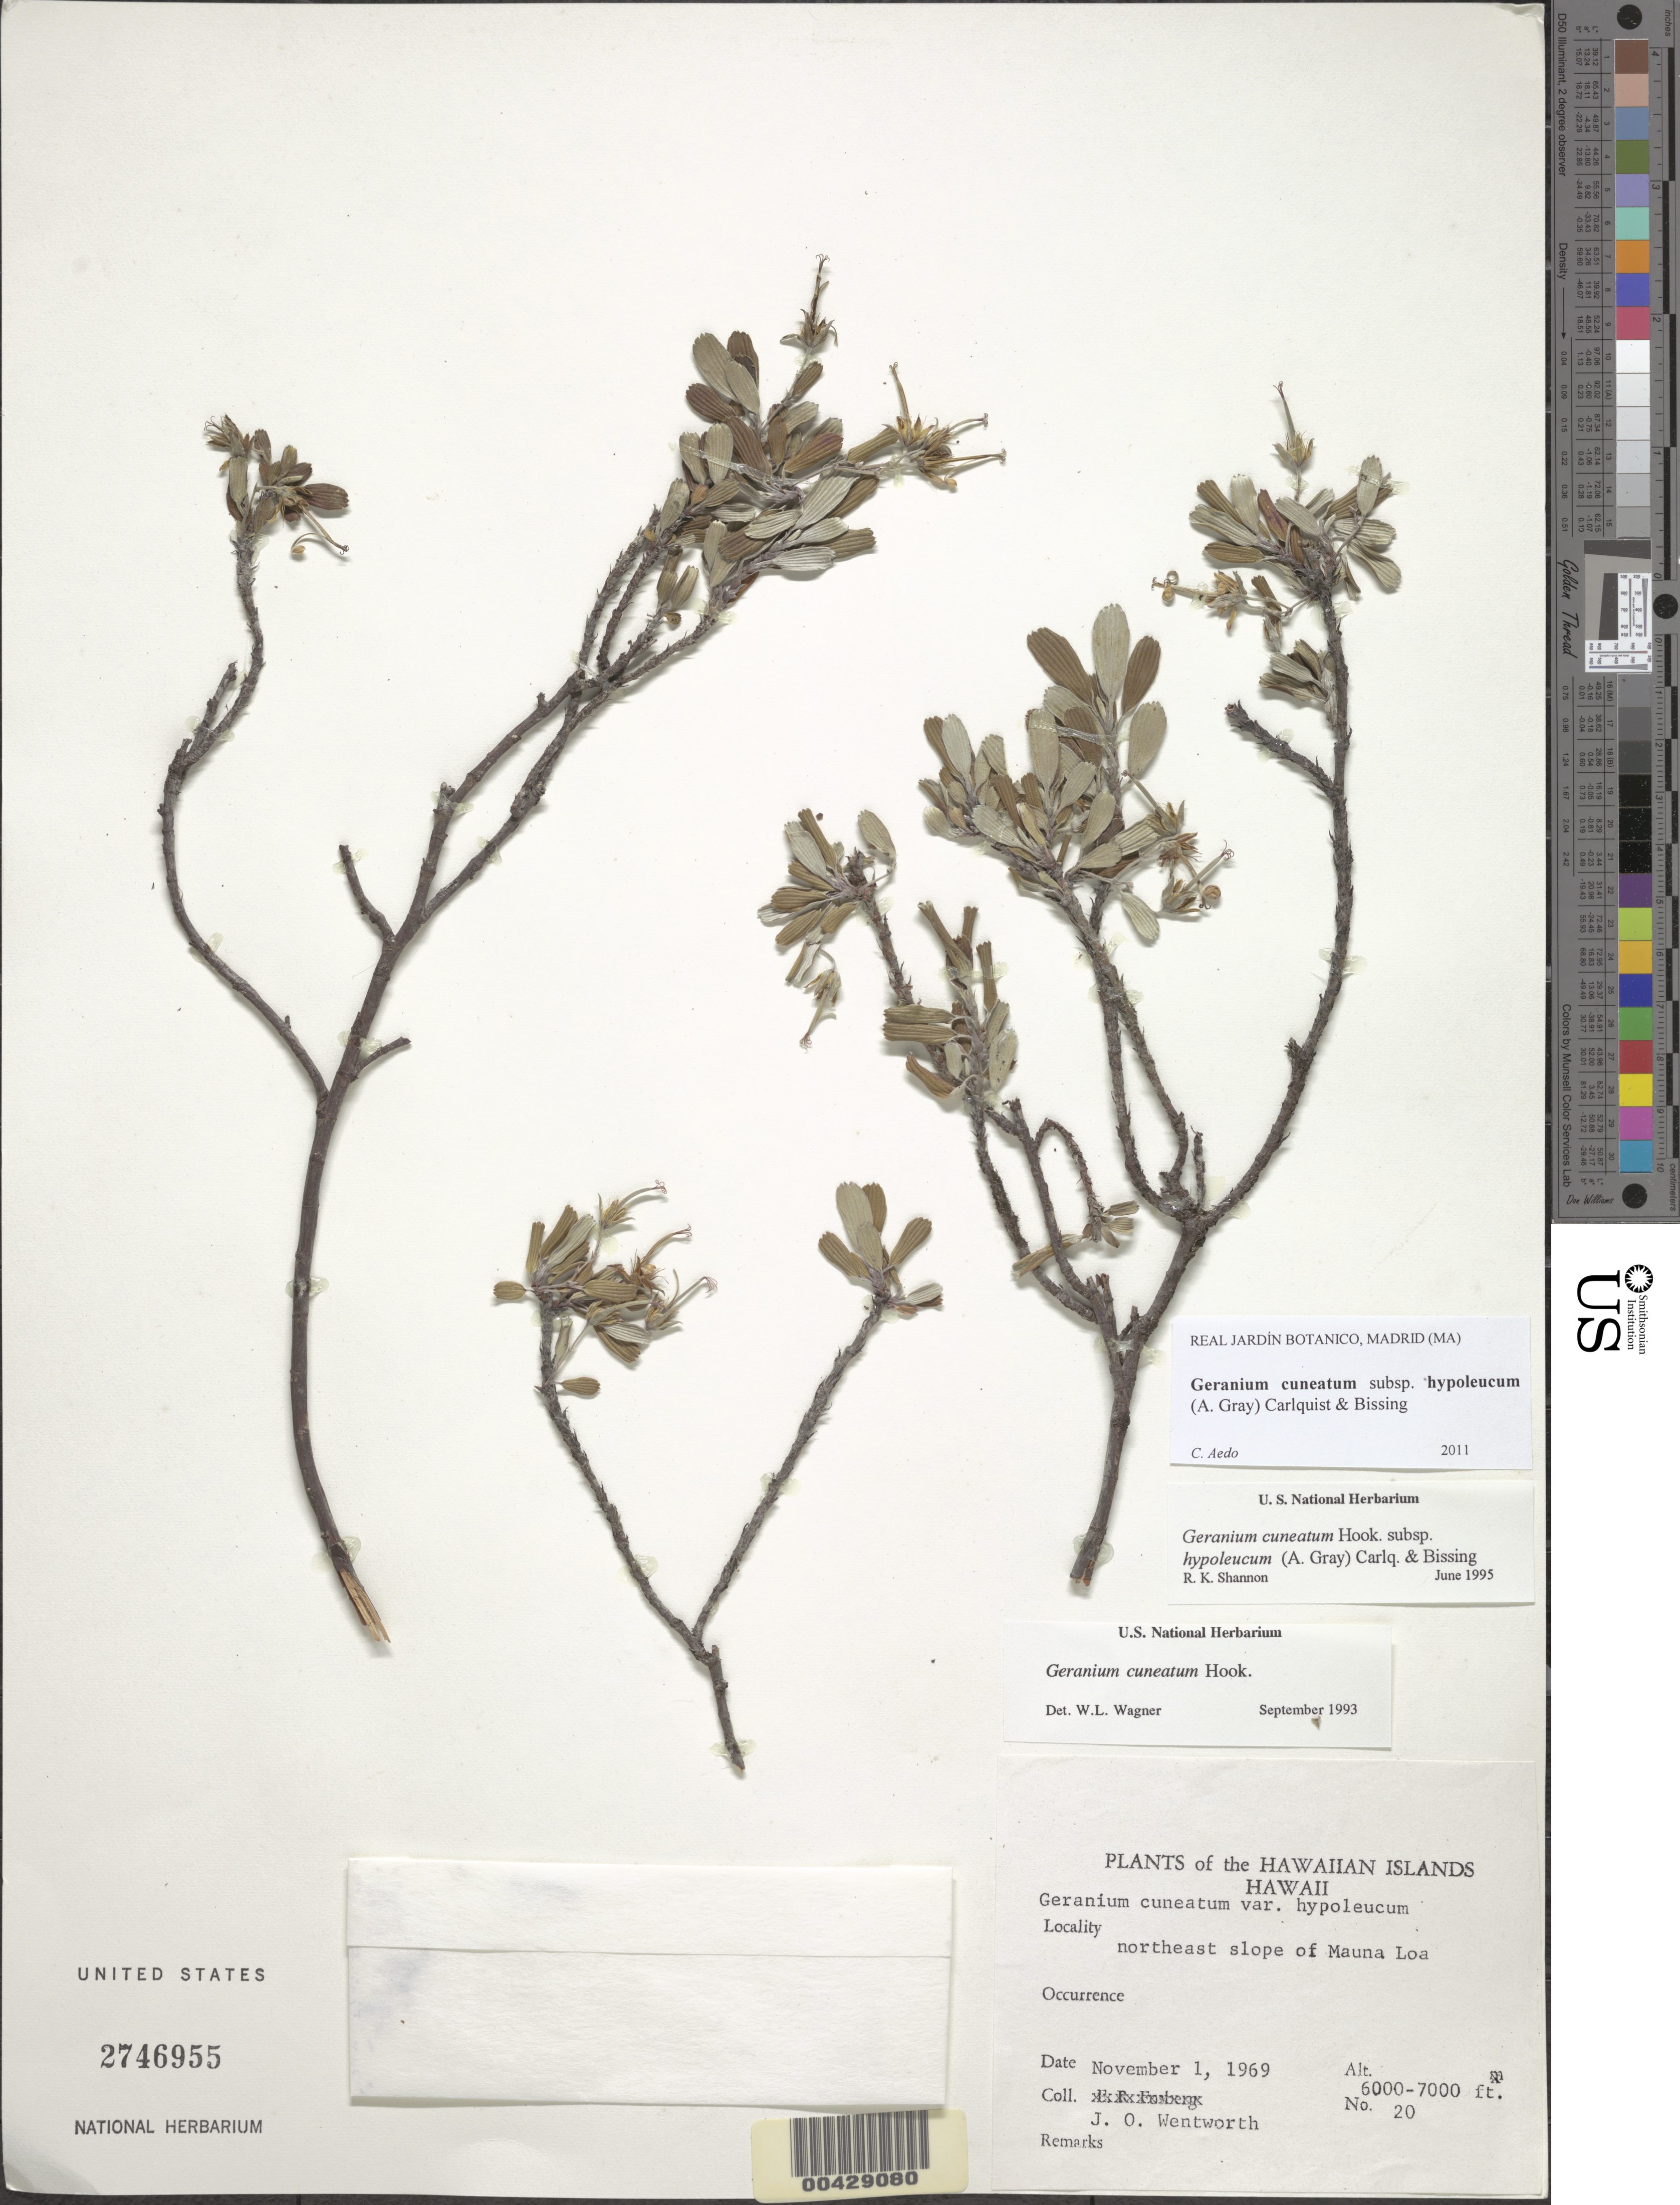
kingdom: Plantae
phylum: Tracheophyta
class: Magnoliopsida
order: Geraniales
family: Geraniaceae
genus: Geranium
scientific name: Geranium cuneatum subsp. hypoleucum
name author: (A. Gray) Carlquist & Bissing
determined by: Aedo, C.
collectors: J. Wentworth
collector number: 20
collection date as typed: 1 Nov 1969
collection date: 1969-11-01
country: United States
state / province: Hawaii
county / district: Hawaii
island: Hawaii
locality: NE slope of Mauna Loa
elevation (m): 1829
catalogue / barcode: US 2746955